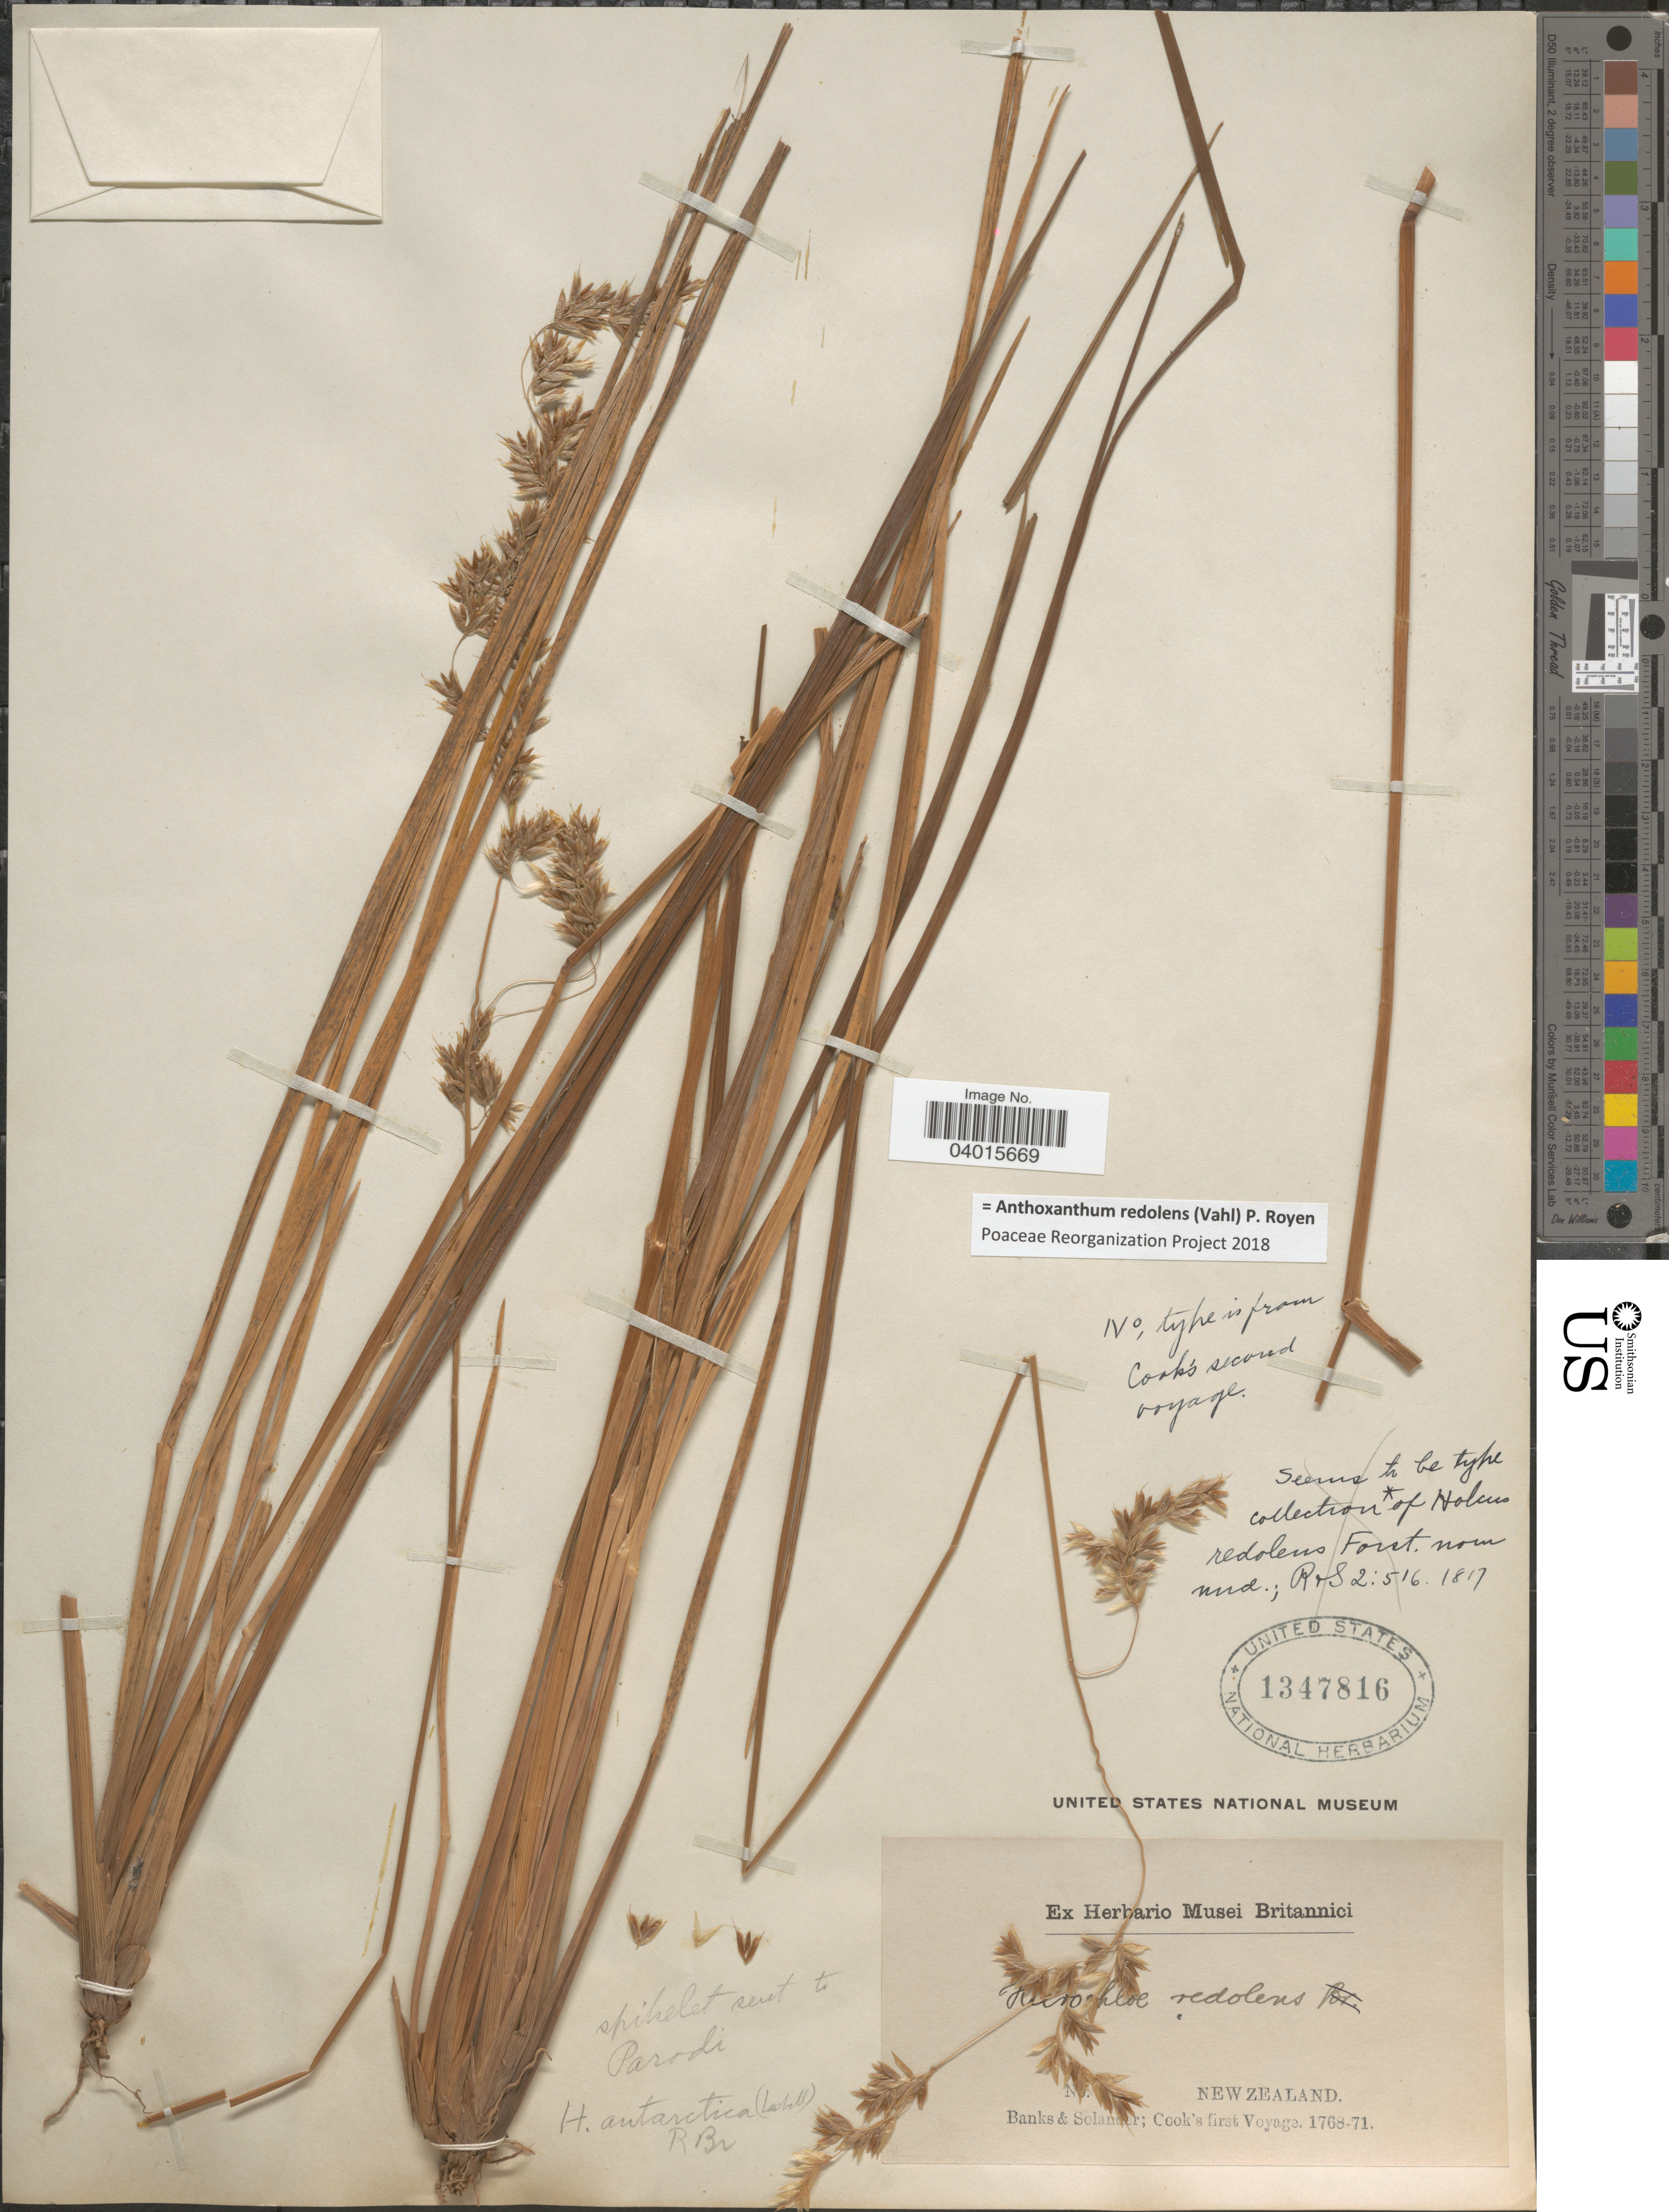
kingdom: Plantae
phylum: Tracheophyta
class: Liliopsida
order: Poales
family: Poaceae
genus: Anthoxanthum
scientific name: Anthoxanthum redolens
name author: (Vahl) P. Royen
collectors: -- Banks & -- Solander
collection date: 1768/1771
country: New Zealand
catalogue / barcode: US 1347816